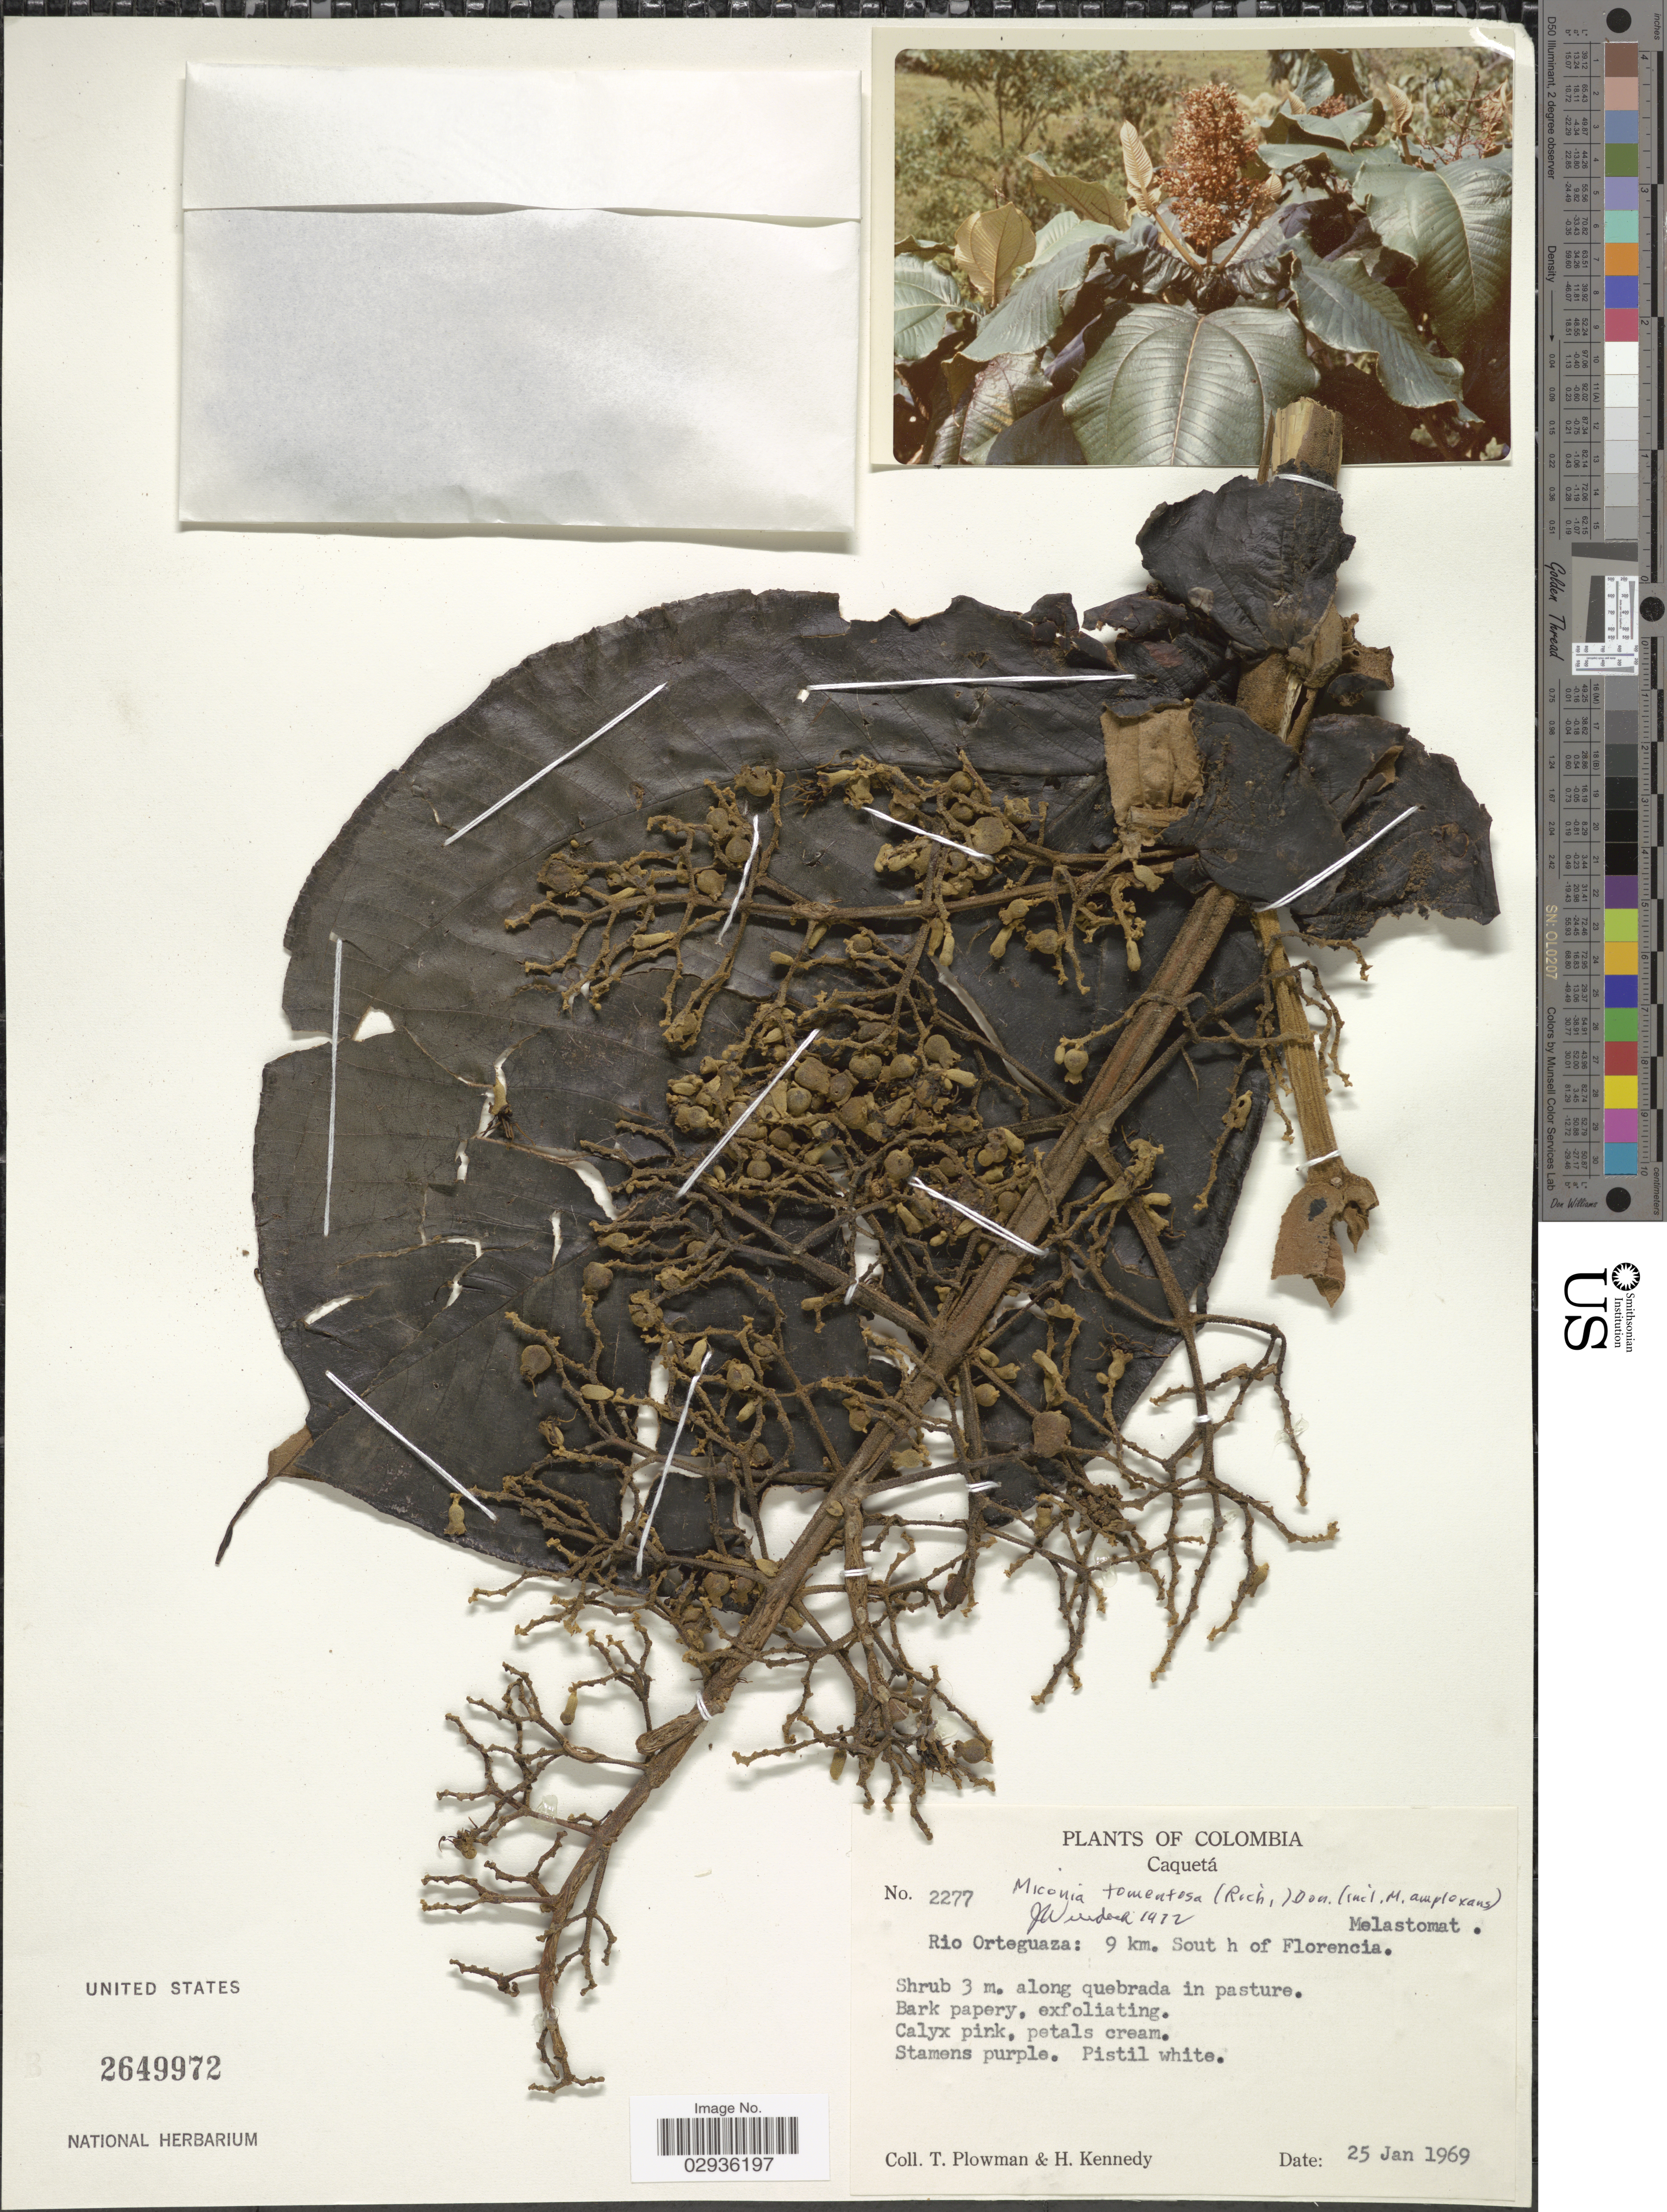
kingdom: Plantae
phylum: Tracheophyta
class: Magnoliopsida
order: Myrtales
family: Melastomataceae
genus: Miconia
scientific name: Miconia amplexans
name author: (Crueg.) Cogn.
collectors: T. Plowman & H. Kennedy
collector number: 2277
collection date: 1969-01-25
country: Colombia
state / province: Caquetá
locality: Rio Orteguaza: 9 km. South of Florencia.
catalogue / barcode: US 2649972